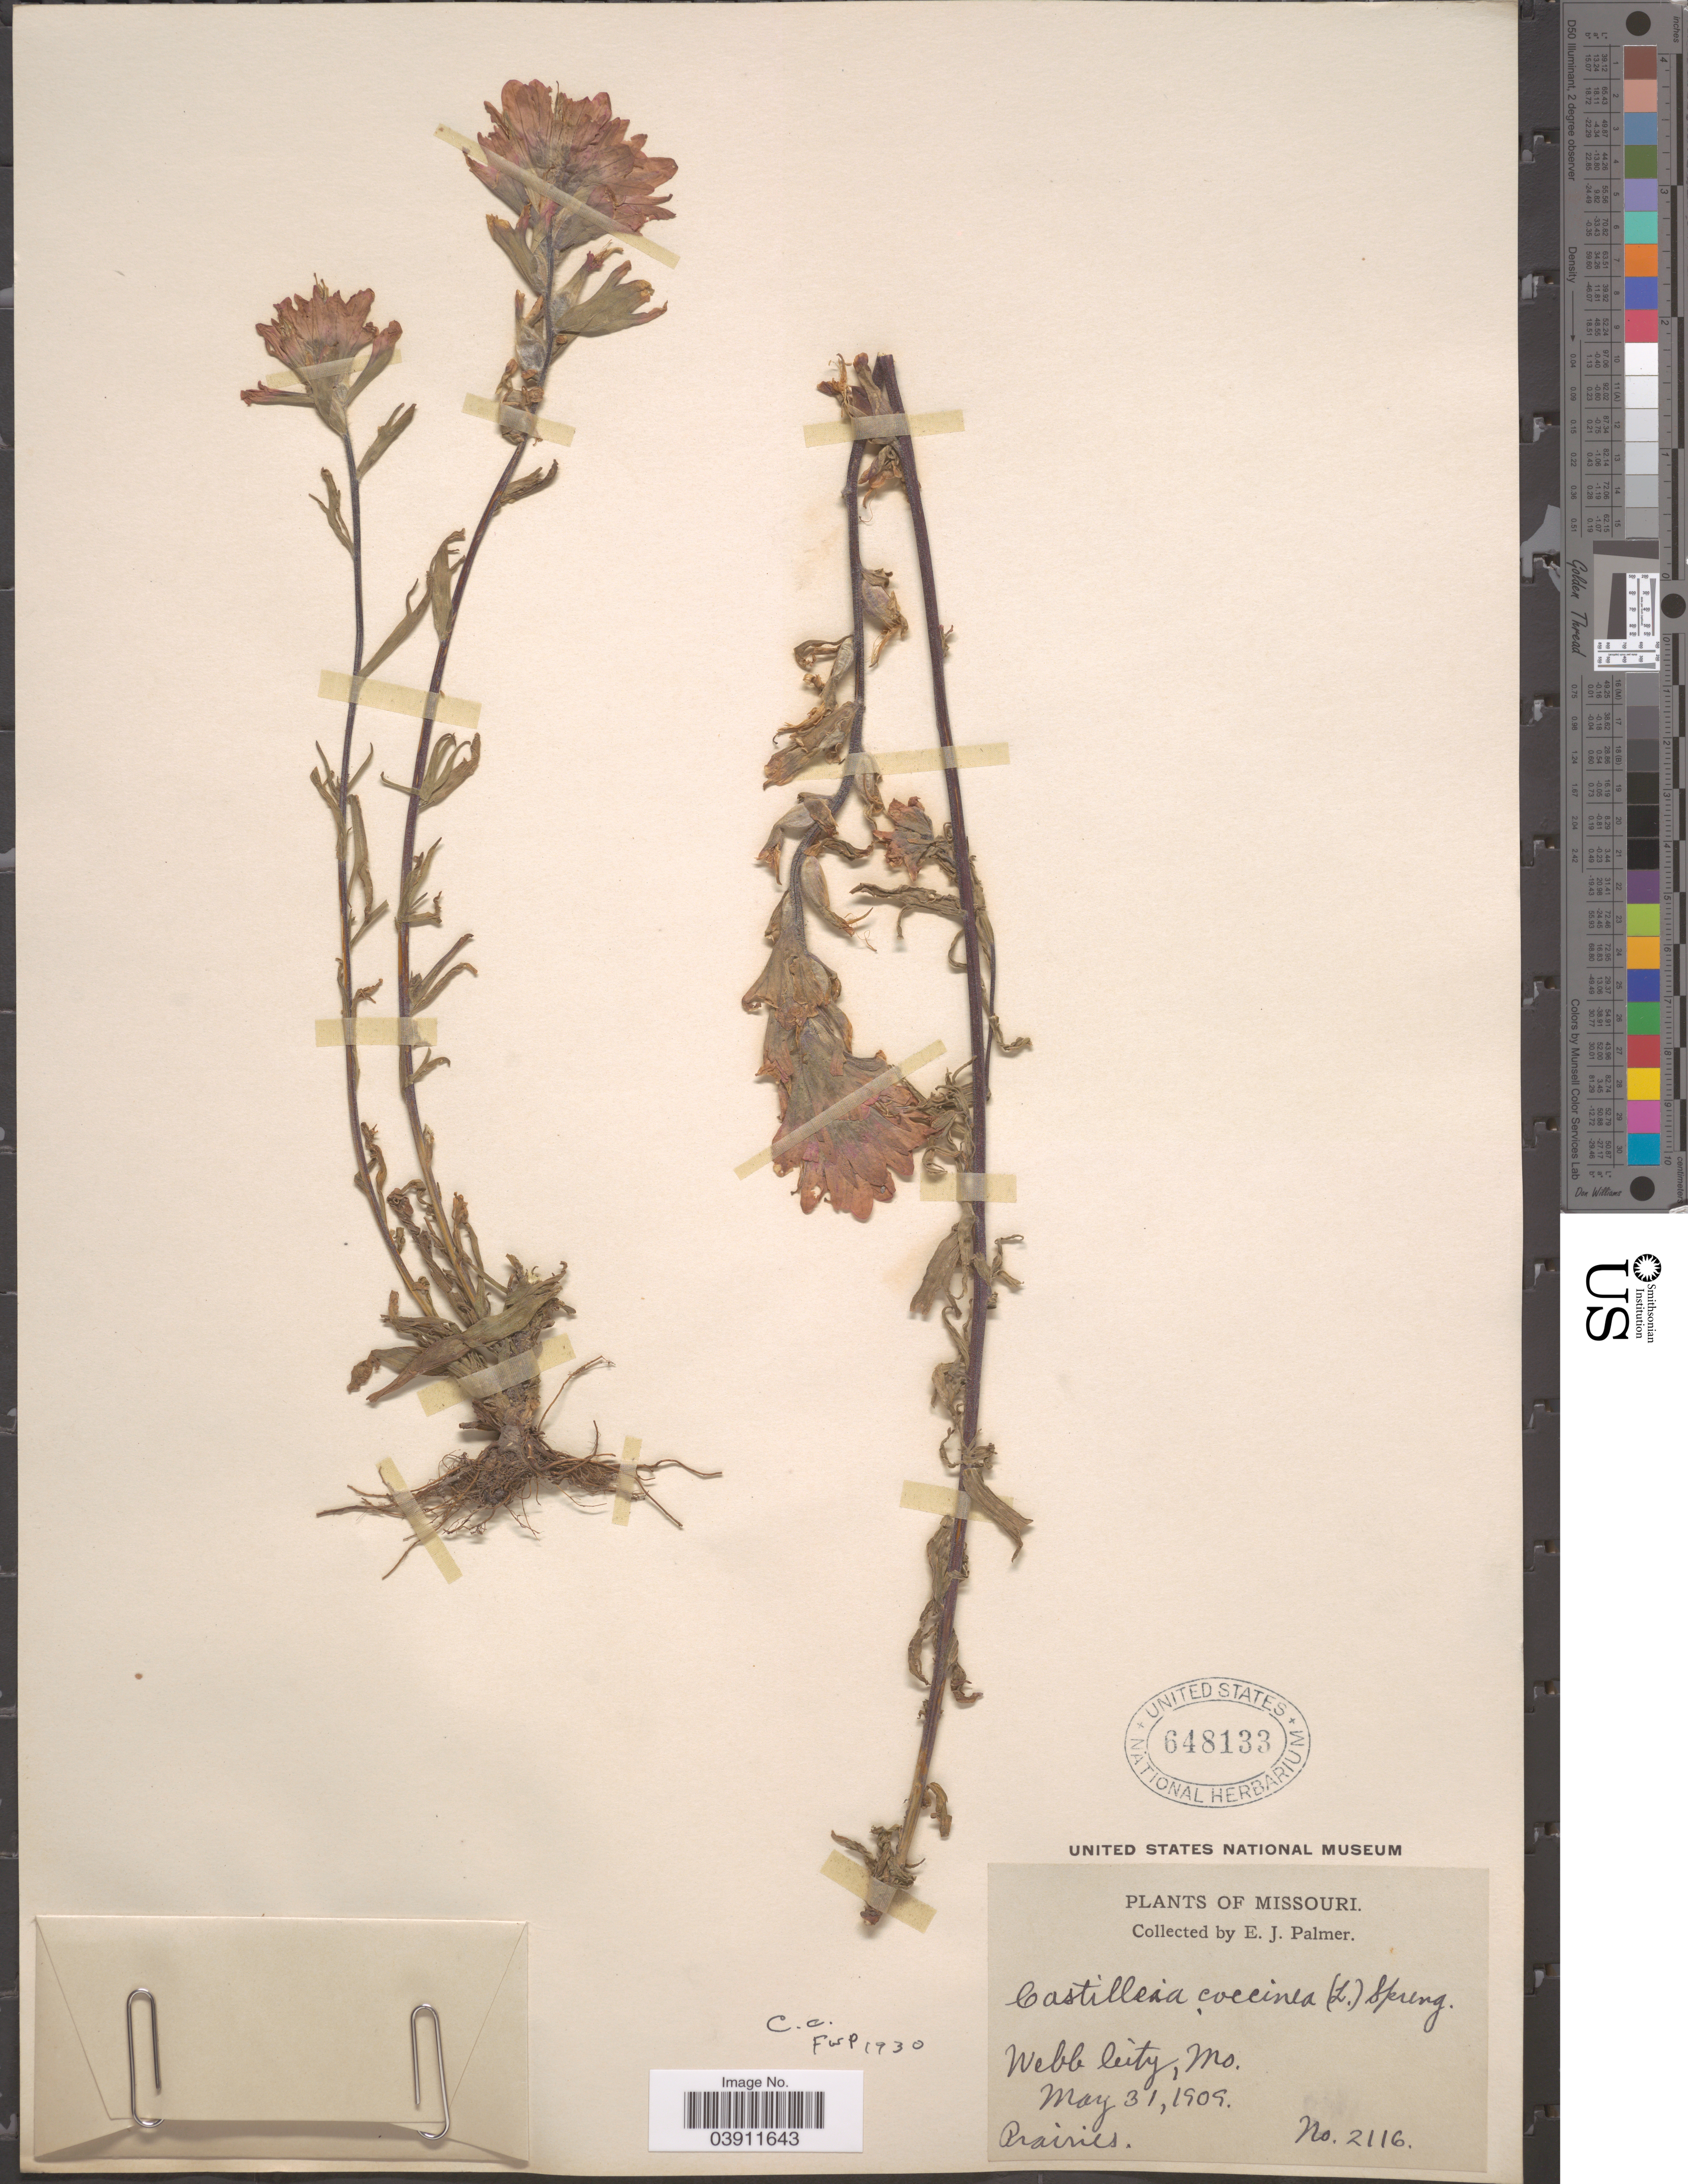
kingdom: Plantae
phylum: Tracheophyta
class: Magnoliopsida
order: Lamiales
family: Orobanchaceae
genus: Castilleja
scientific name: Castilleja coccinea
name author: (L.) Spreng.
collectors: E. J. Palmer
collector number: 2116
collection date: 1909-05-31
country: United States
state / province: Missouri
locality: Webb City.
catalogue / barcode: US 648133